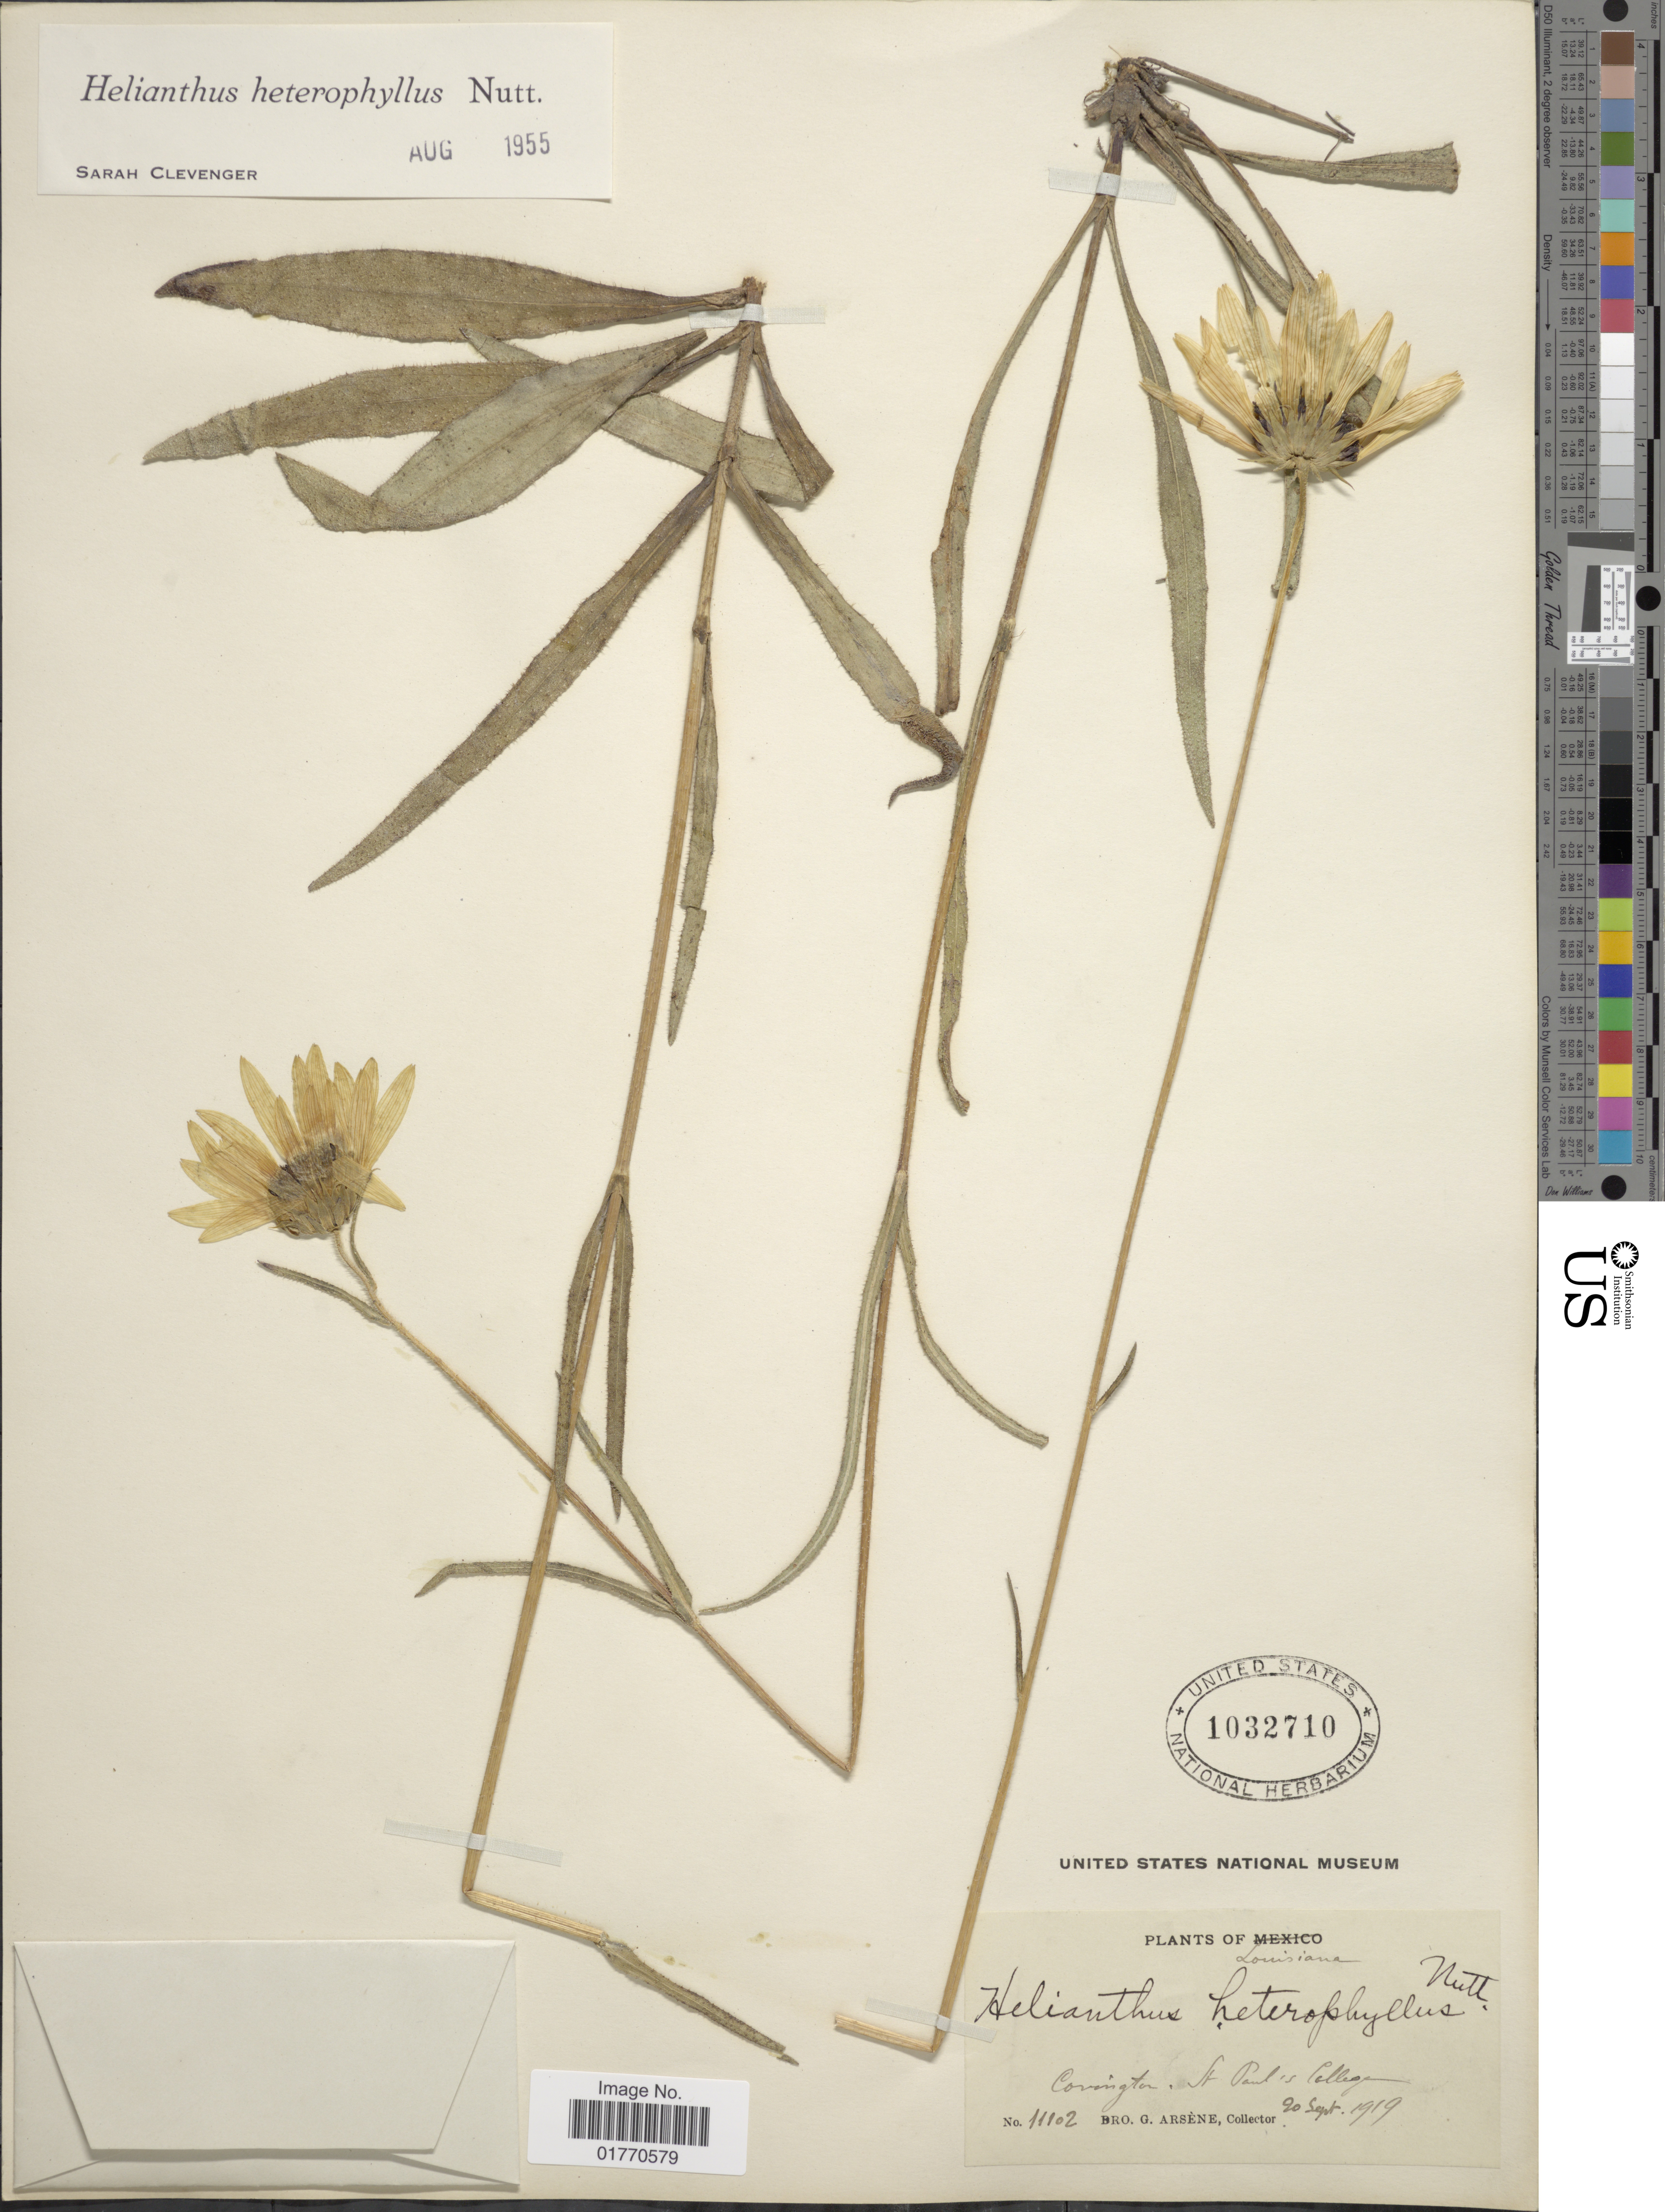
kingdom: Plantae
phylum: Tracheophyta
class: Magnoliopsida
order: Asterales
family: Asteraceae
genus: Helianthus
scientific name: Helianthus heterophyllus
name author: Nutt.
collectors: Bro. G. Arsène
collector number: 11102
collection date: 1919-09-20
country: United States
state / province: Louisiana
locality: Covington, St. Paul's College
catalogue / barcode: US 1032710